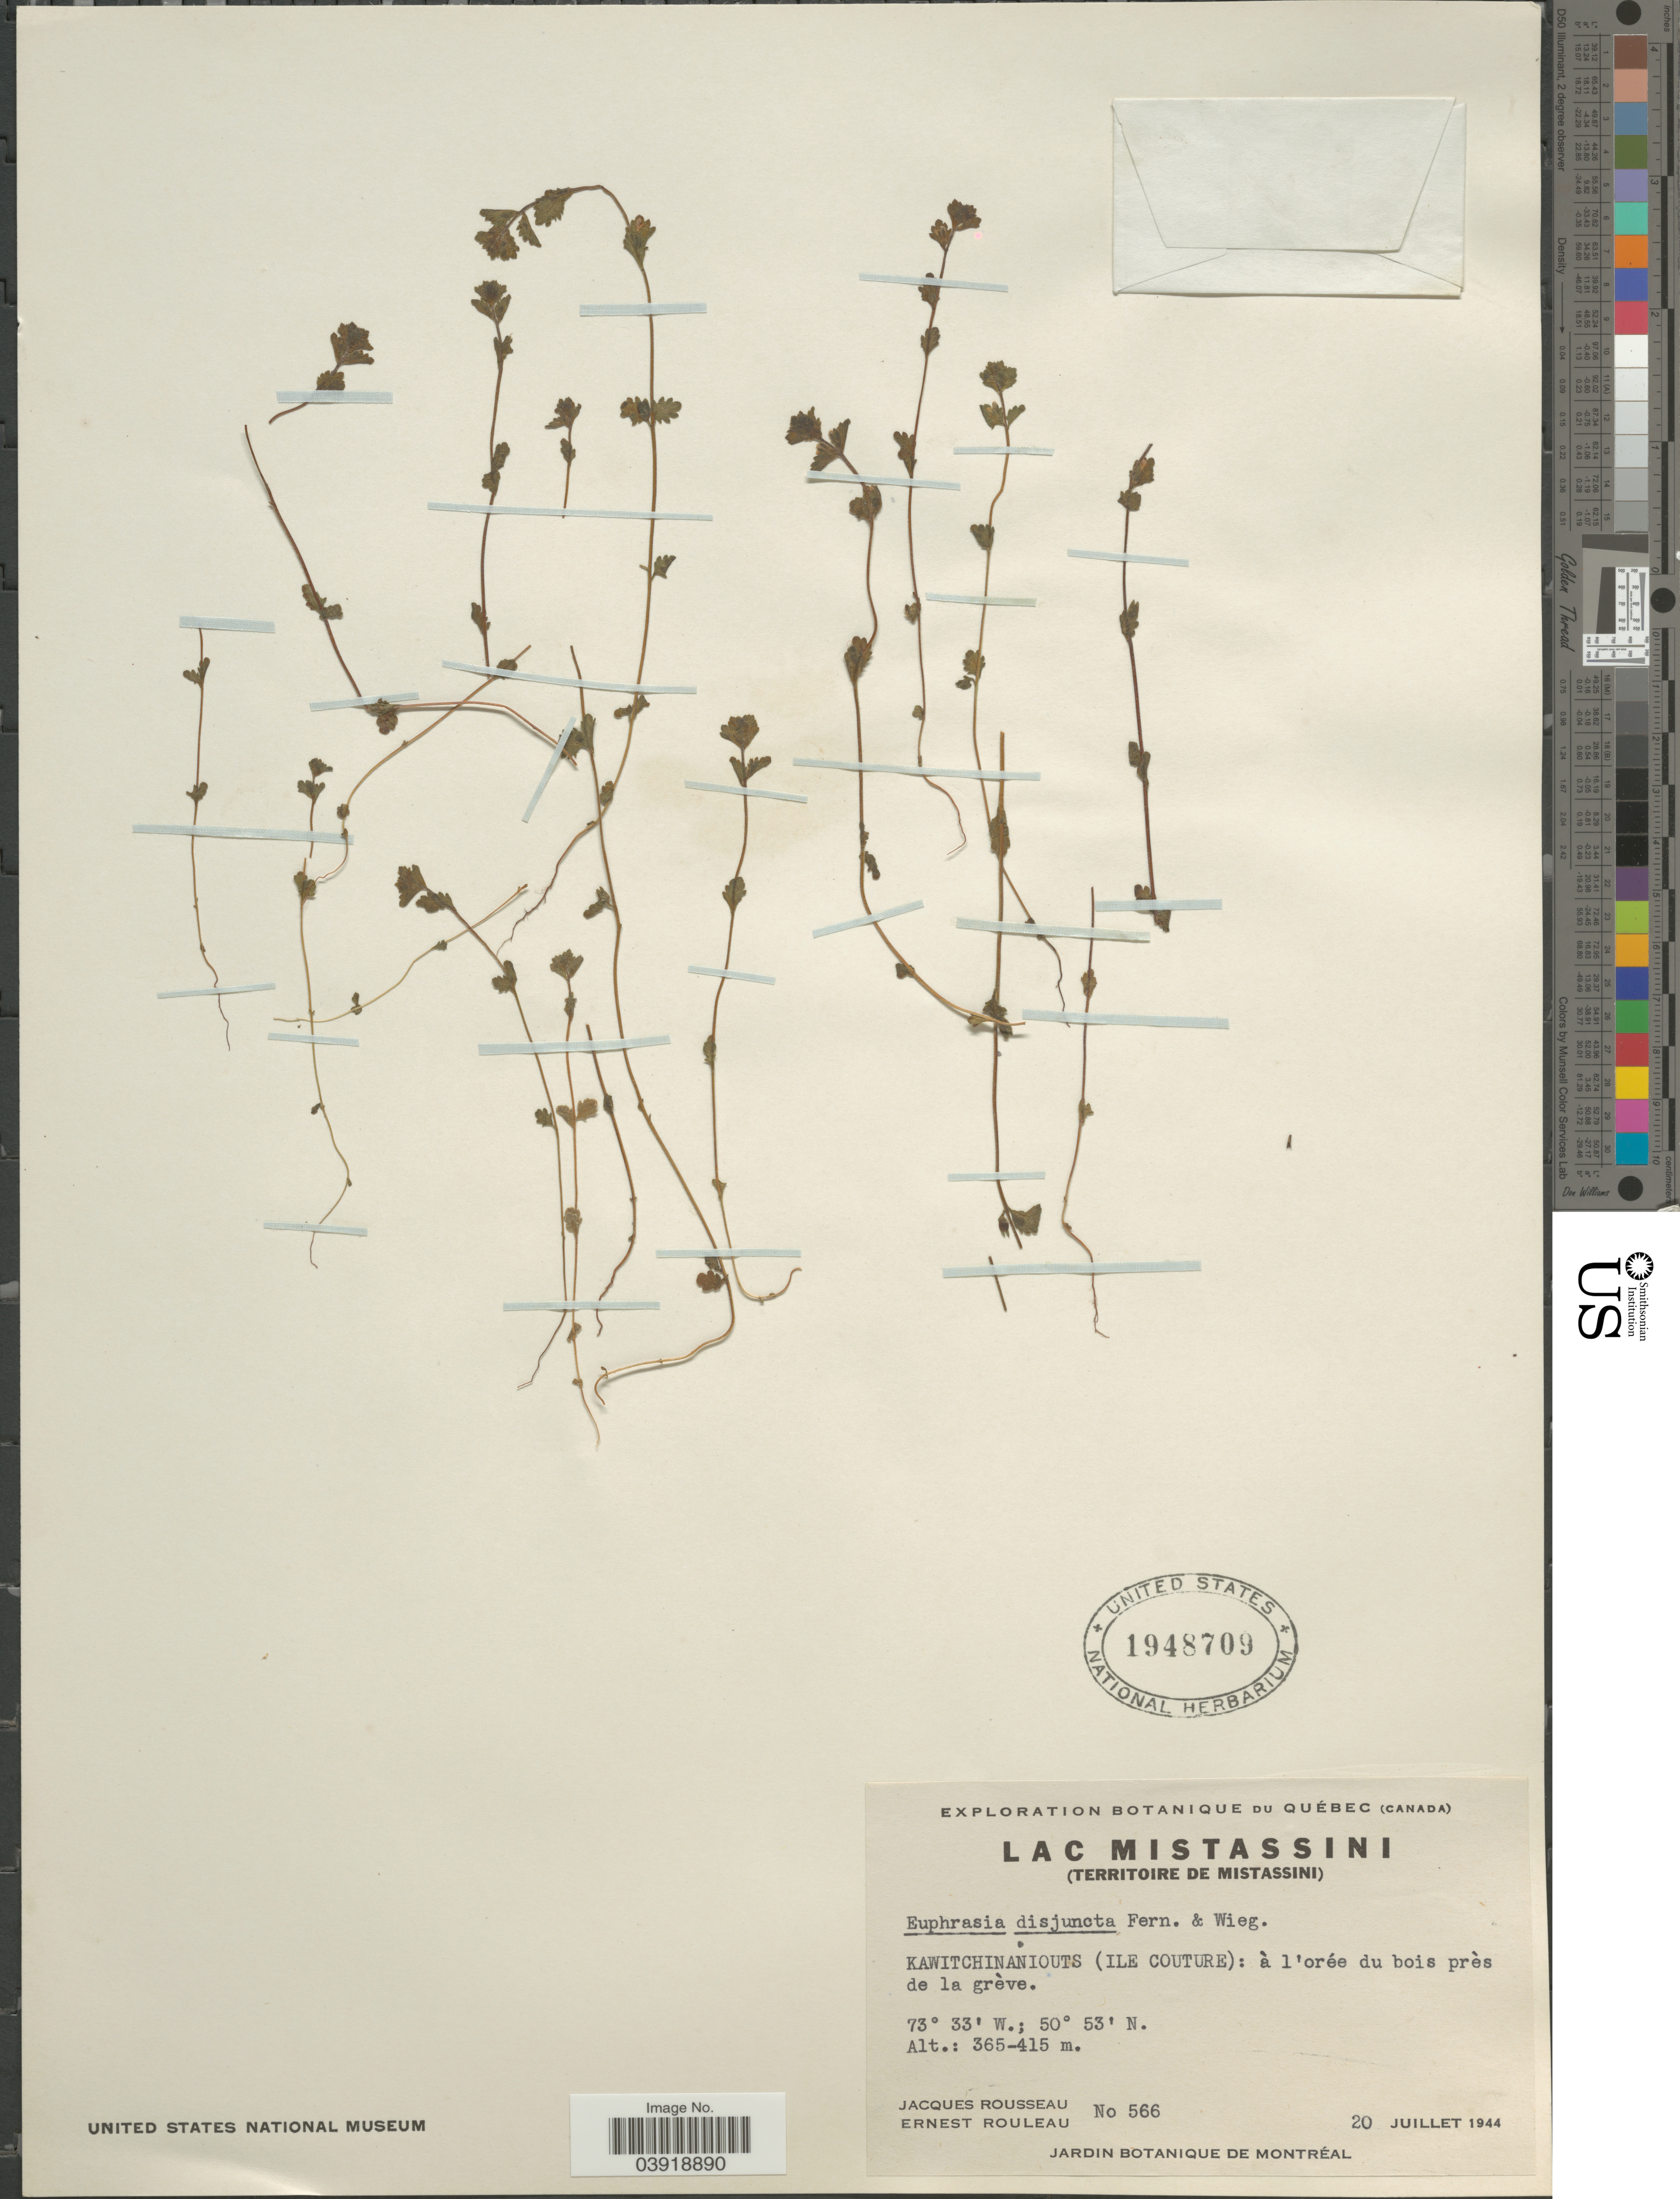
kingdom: Plantae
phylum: Tracheophyta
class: Magnoliopsida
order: Lamiales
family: Orobanchaceae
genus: Euphrasia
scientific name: Euphrasia disjuncta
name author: Fernald & Wiegand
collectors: J. Rousseau & J. Rouleau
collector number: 566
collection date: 1944-07-20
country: Canada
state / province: Quebec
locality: Lac Mistassini (Territoire de Mistassini). Kawitchinaniouts (Ile Couture).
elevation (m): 365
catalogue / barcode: US 1948709